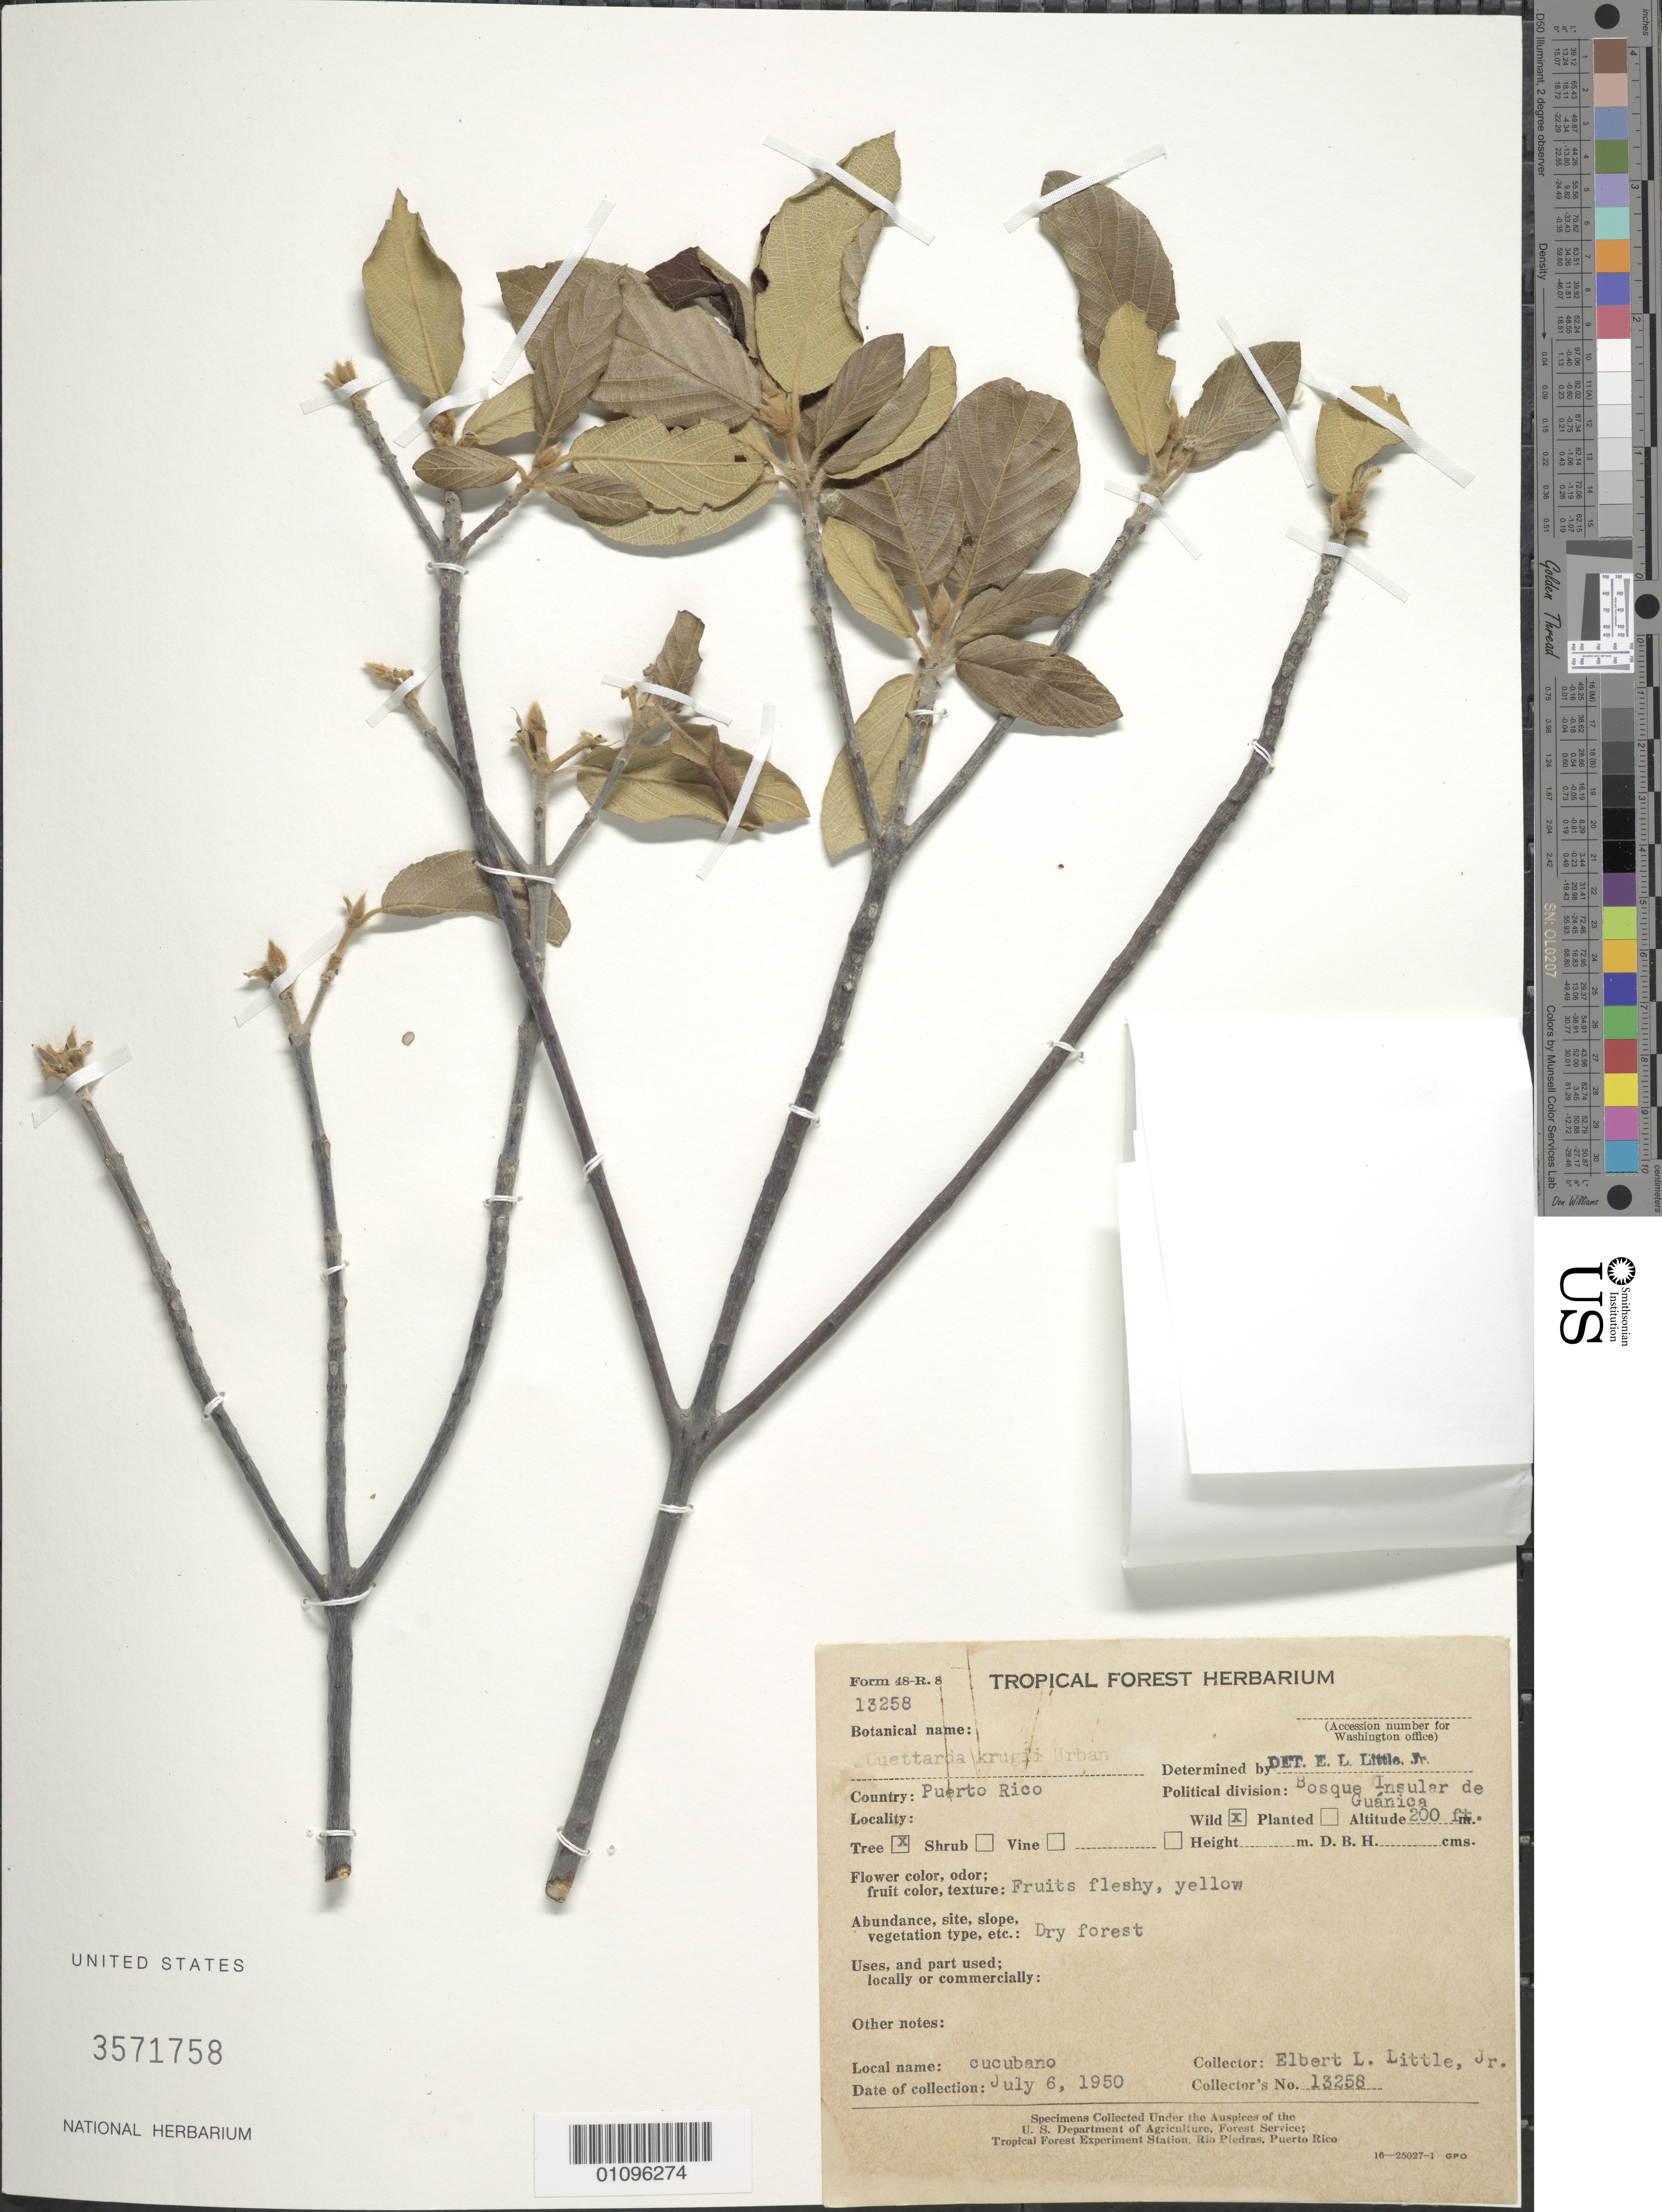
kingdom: Plantae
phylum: Tracheophyta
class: Magnoliopsida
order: Gentianales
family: Rubiaceae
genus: Guettarda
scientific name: Guettarda krugii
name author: Urb.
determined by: Little, Elbert L., Jr., (FSSR), United States Department of Agriculture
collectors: E. L. Little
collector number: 13258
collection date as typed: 06 Jul 1950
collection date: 1950-07-06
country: Puerto Rico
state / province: Guánica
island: Puerto Rico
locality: Bosque Insular de Guánica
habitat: Dry forest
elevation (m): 61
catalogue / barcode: US 3571758